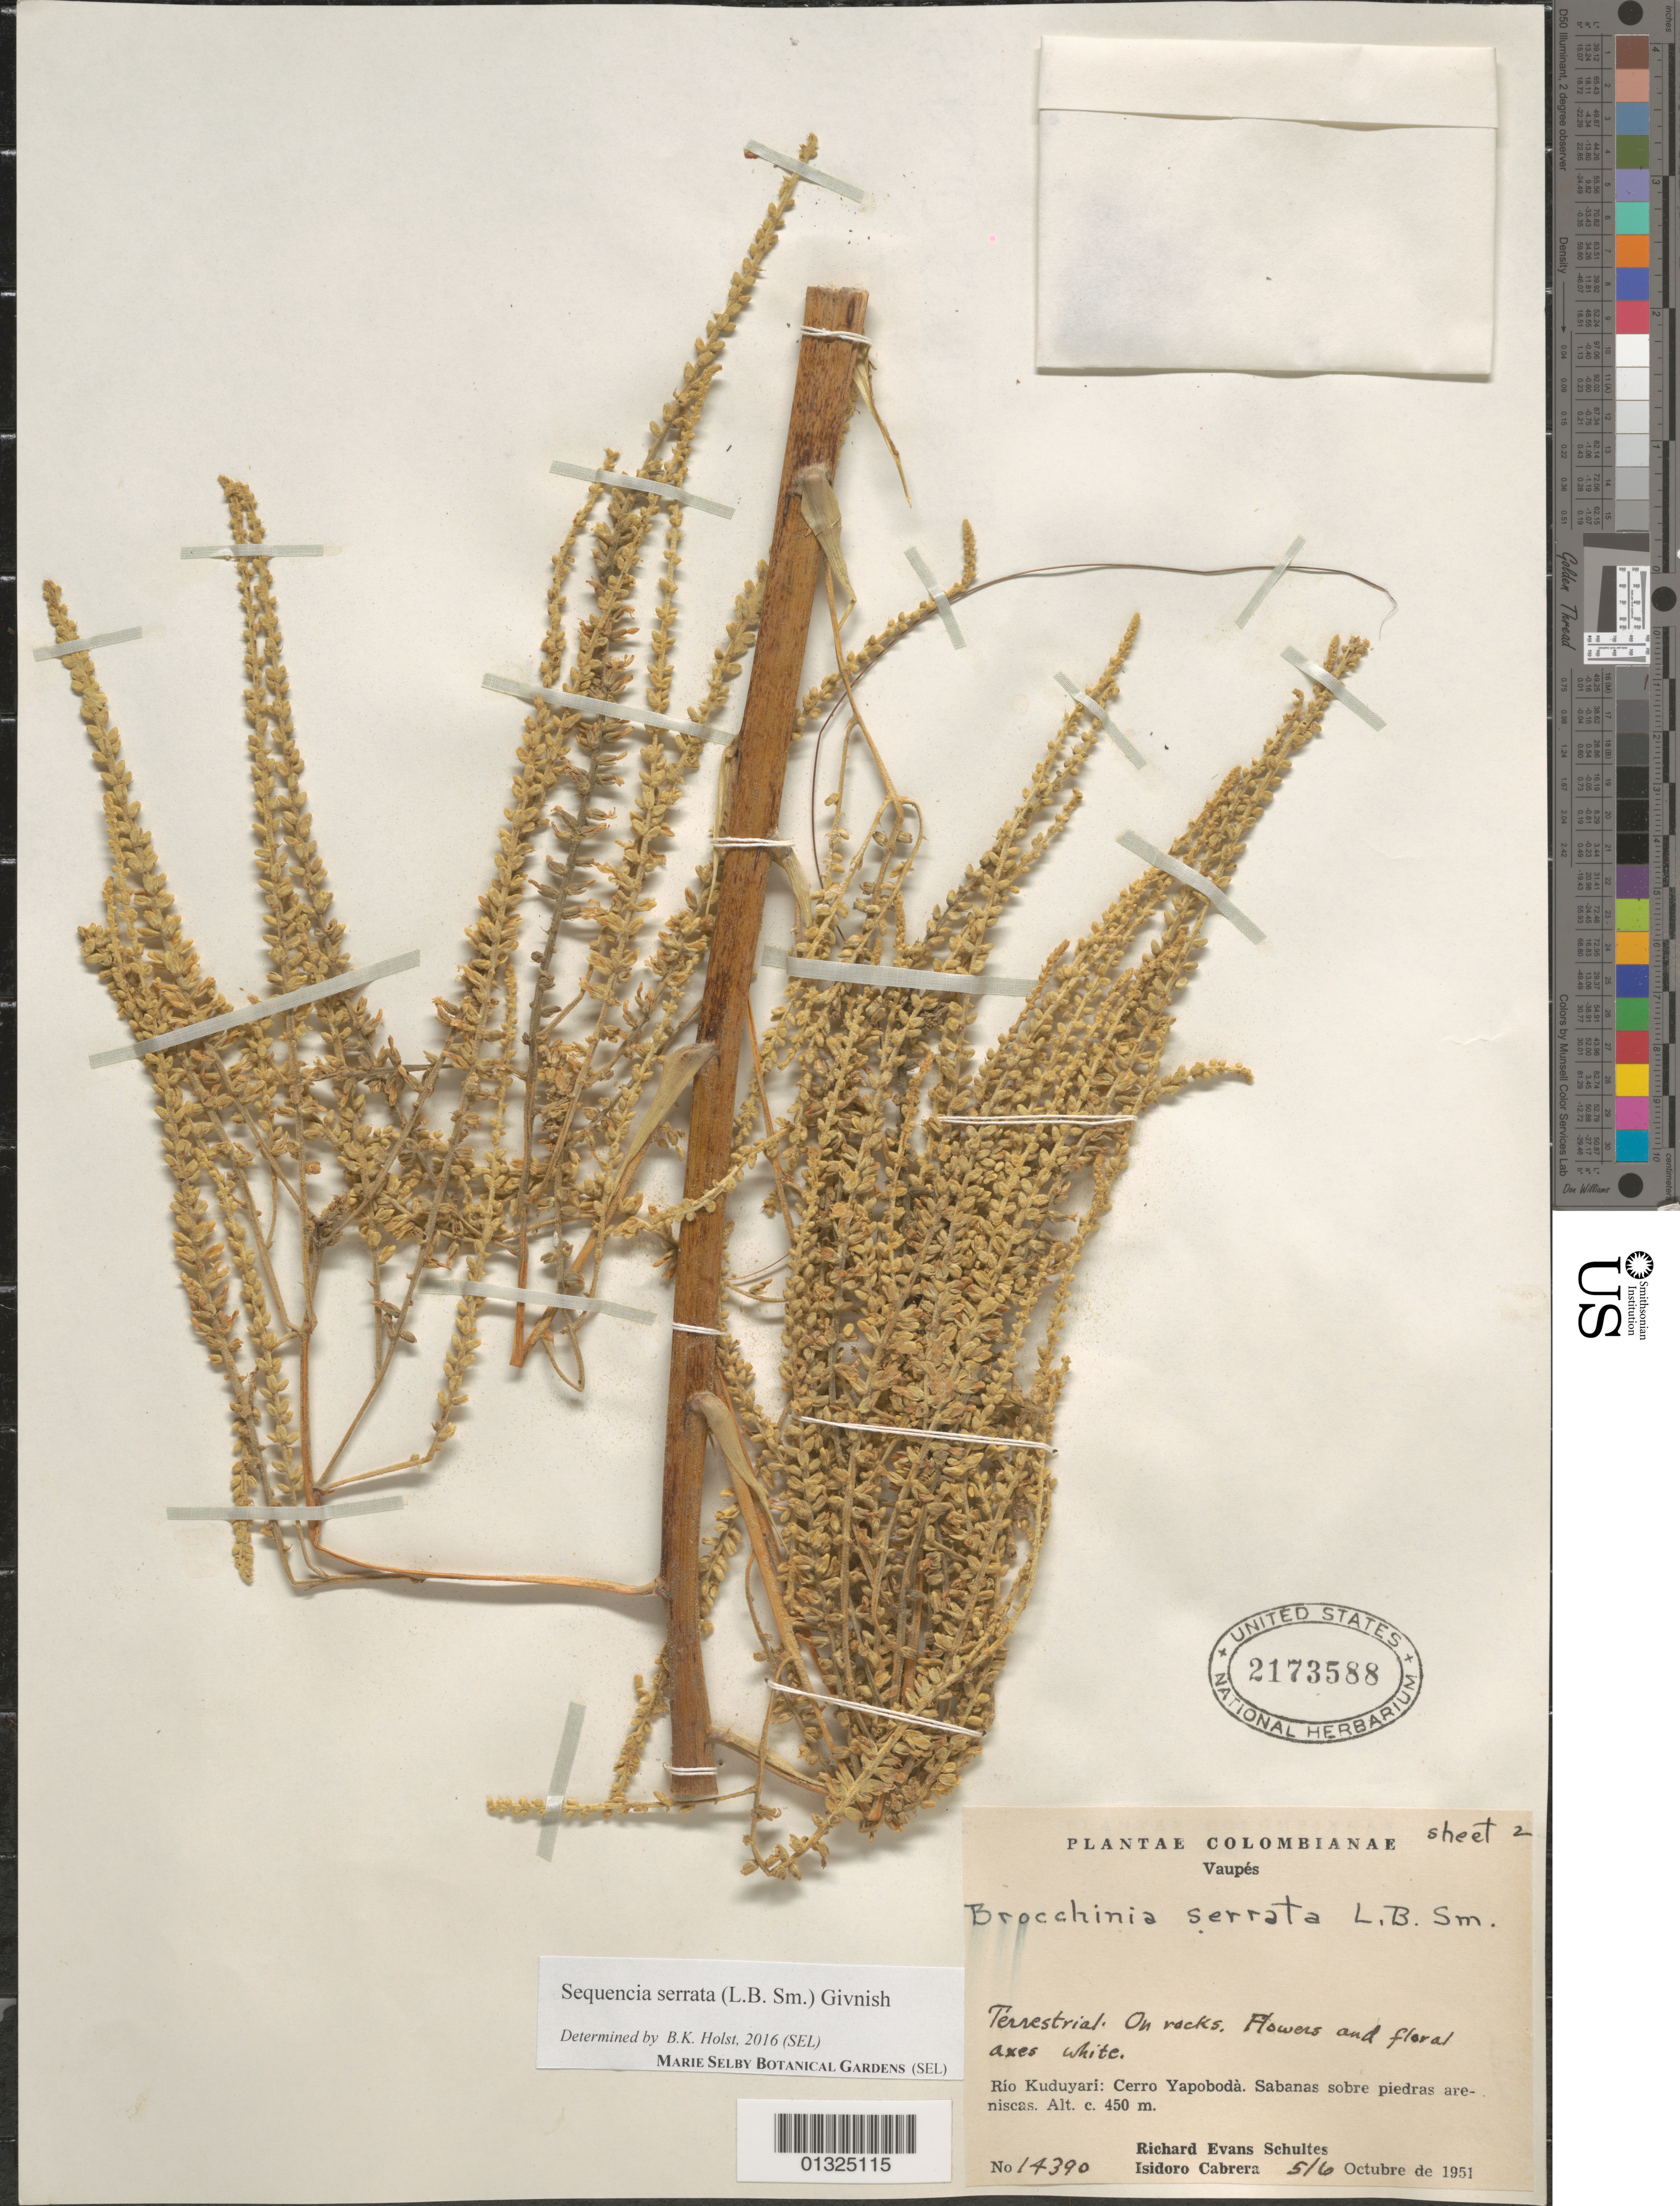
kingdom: Plantae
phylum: Tracheophyta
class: Liliopsida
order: Poales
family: Bromeliaceae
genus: Sequencia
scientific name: Sequencia serrata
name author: (L.B. Sm.) Givnish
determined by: Holst, Bruce K.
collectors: R. E. Schultes & I. Cabrera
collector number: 14390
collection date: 1951-10-05/1951-10-06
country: Colombia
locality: Río Kuduyarí: Cerro Yapobodá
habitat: On rocks. Sabanas sobre piedras areniscas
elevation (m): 450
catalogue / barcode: US 2173588